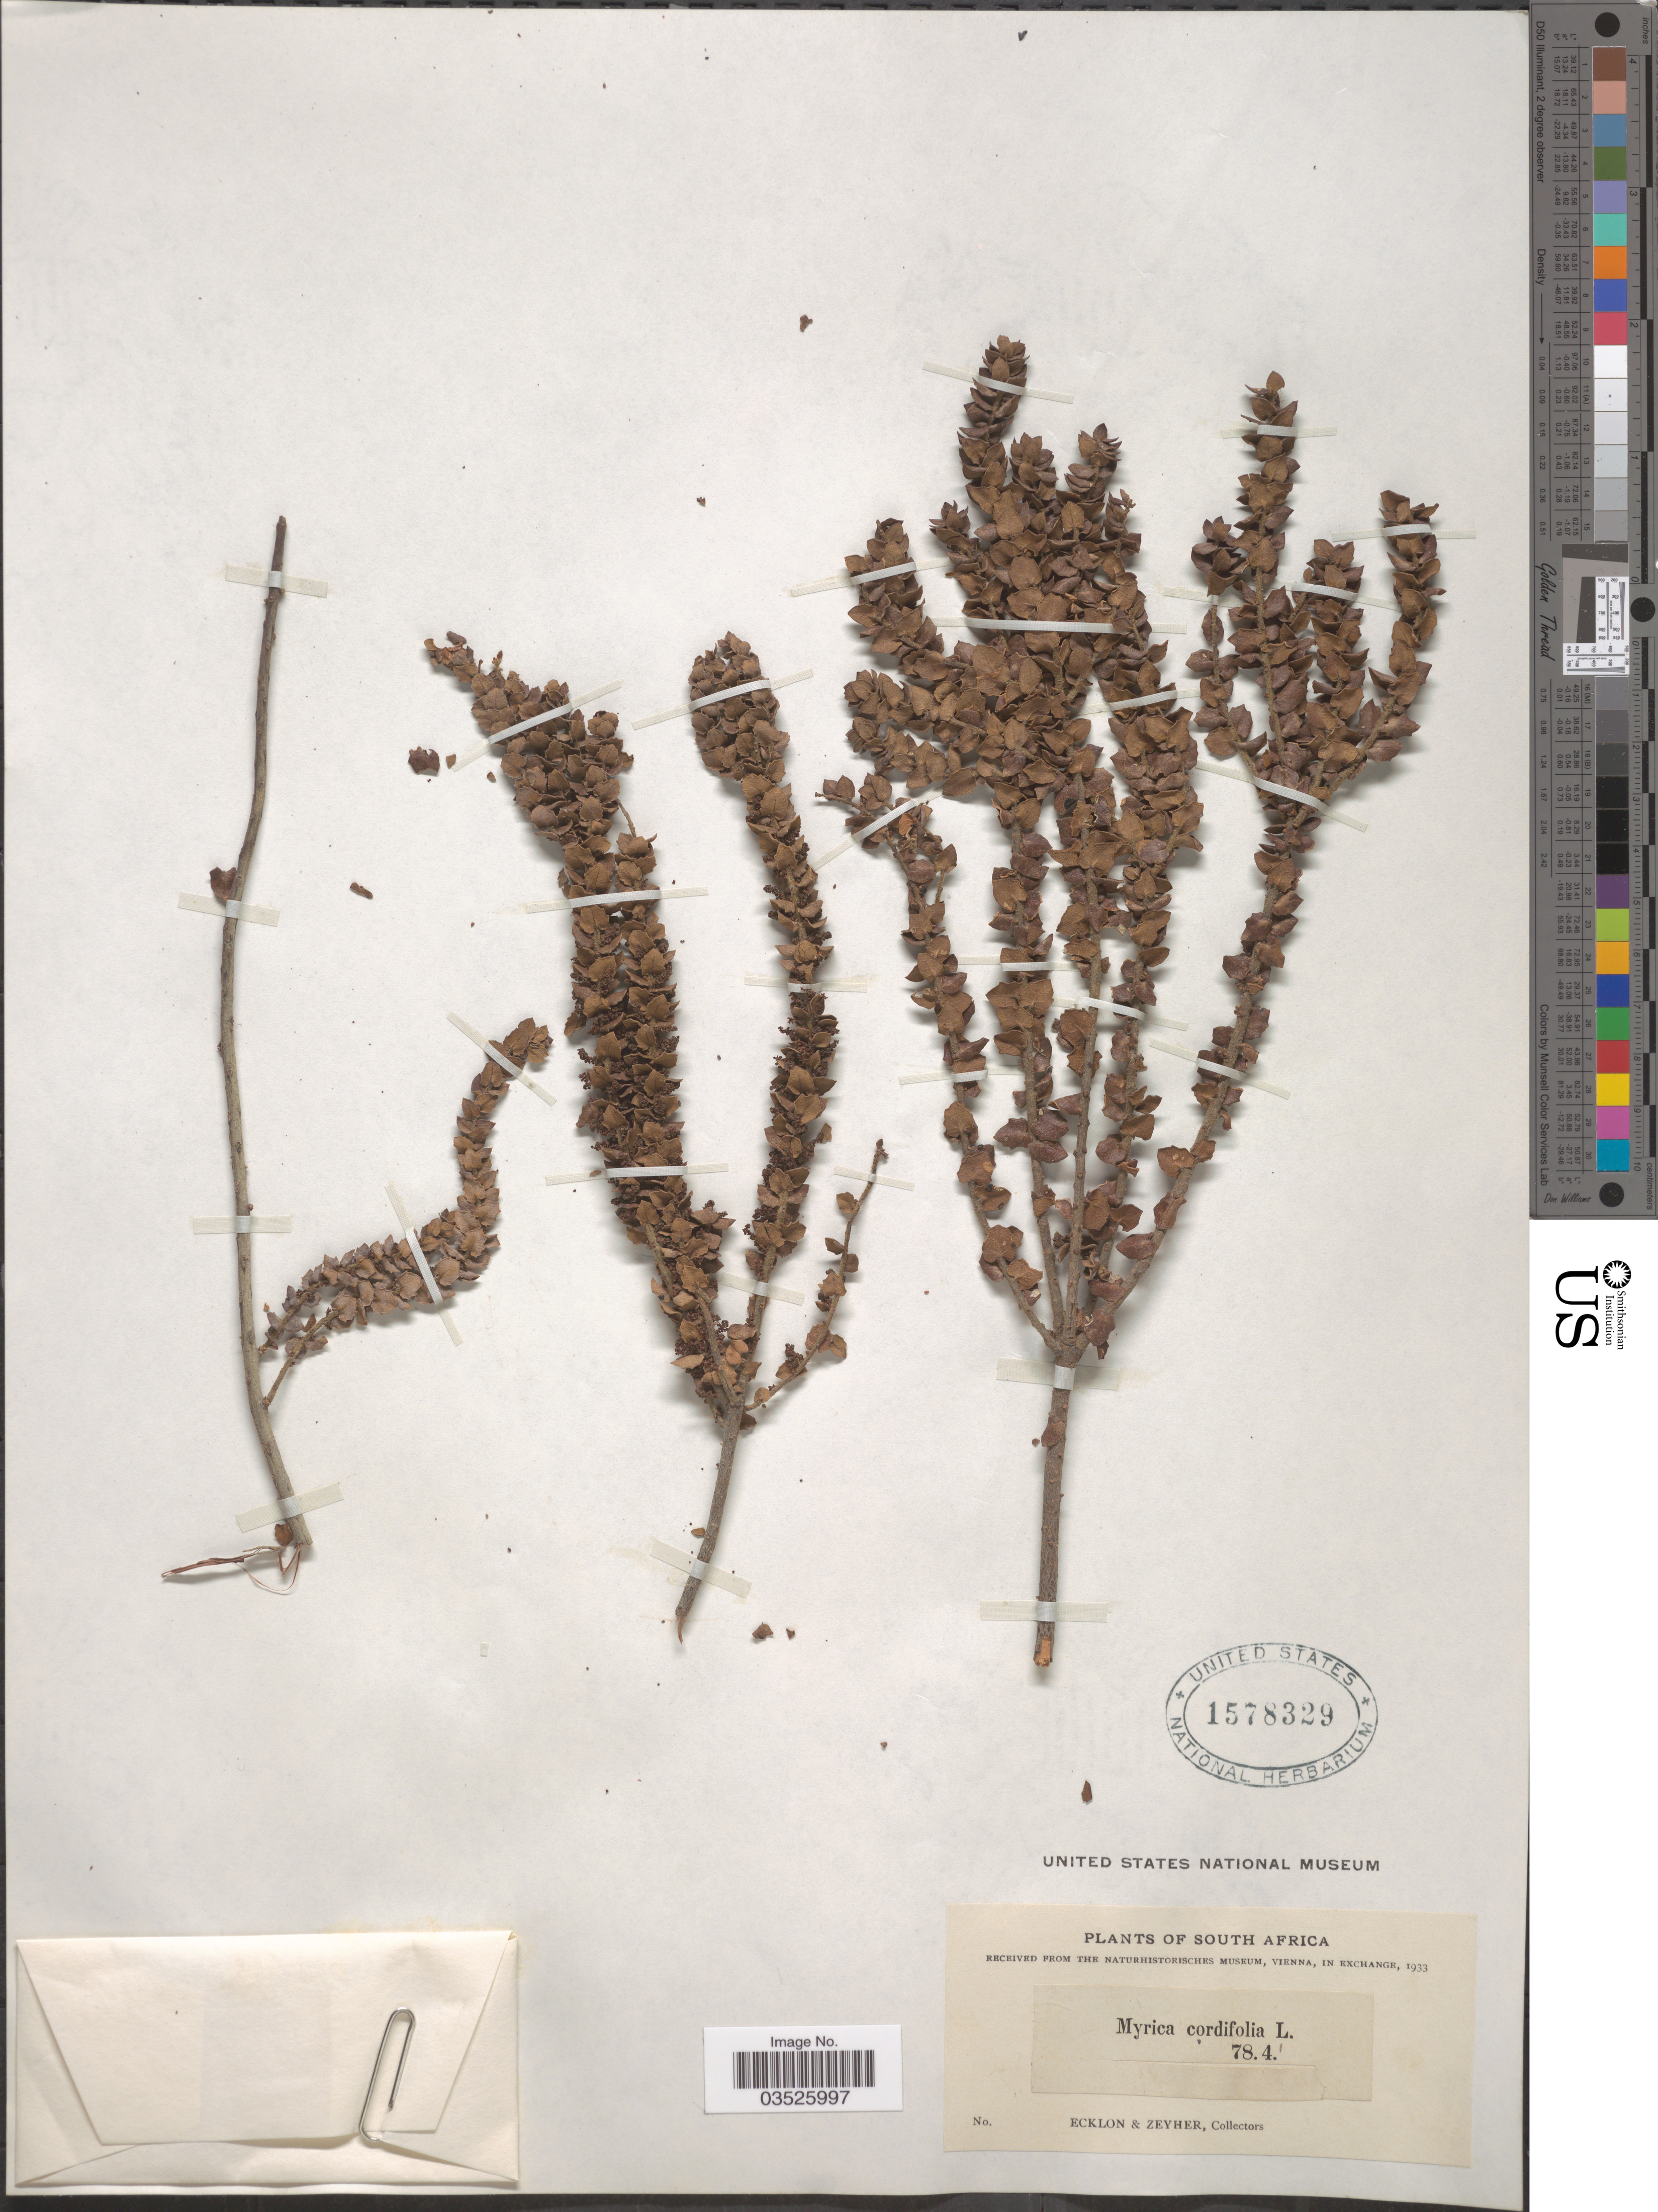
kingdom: Plantae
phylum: Tracheophyta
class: Magnoliopsida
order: Fagales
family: Myricaceae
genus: Morella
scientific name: Morella cordifolia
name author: (L.) Killick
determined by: Strong, Mark T., (BOT), Smithsonian Institution - National Museum of Natural History (UNITED STATES)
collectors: -. Ecklon & -. Zeyher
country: South Africa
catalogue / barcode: US 1578329